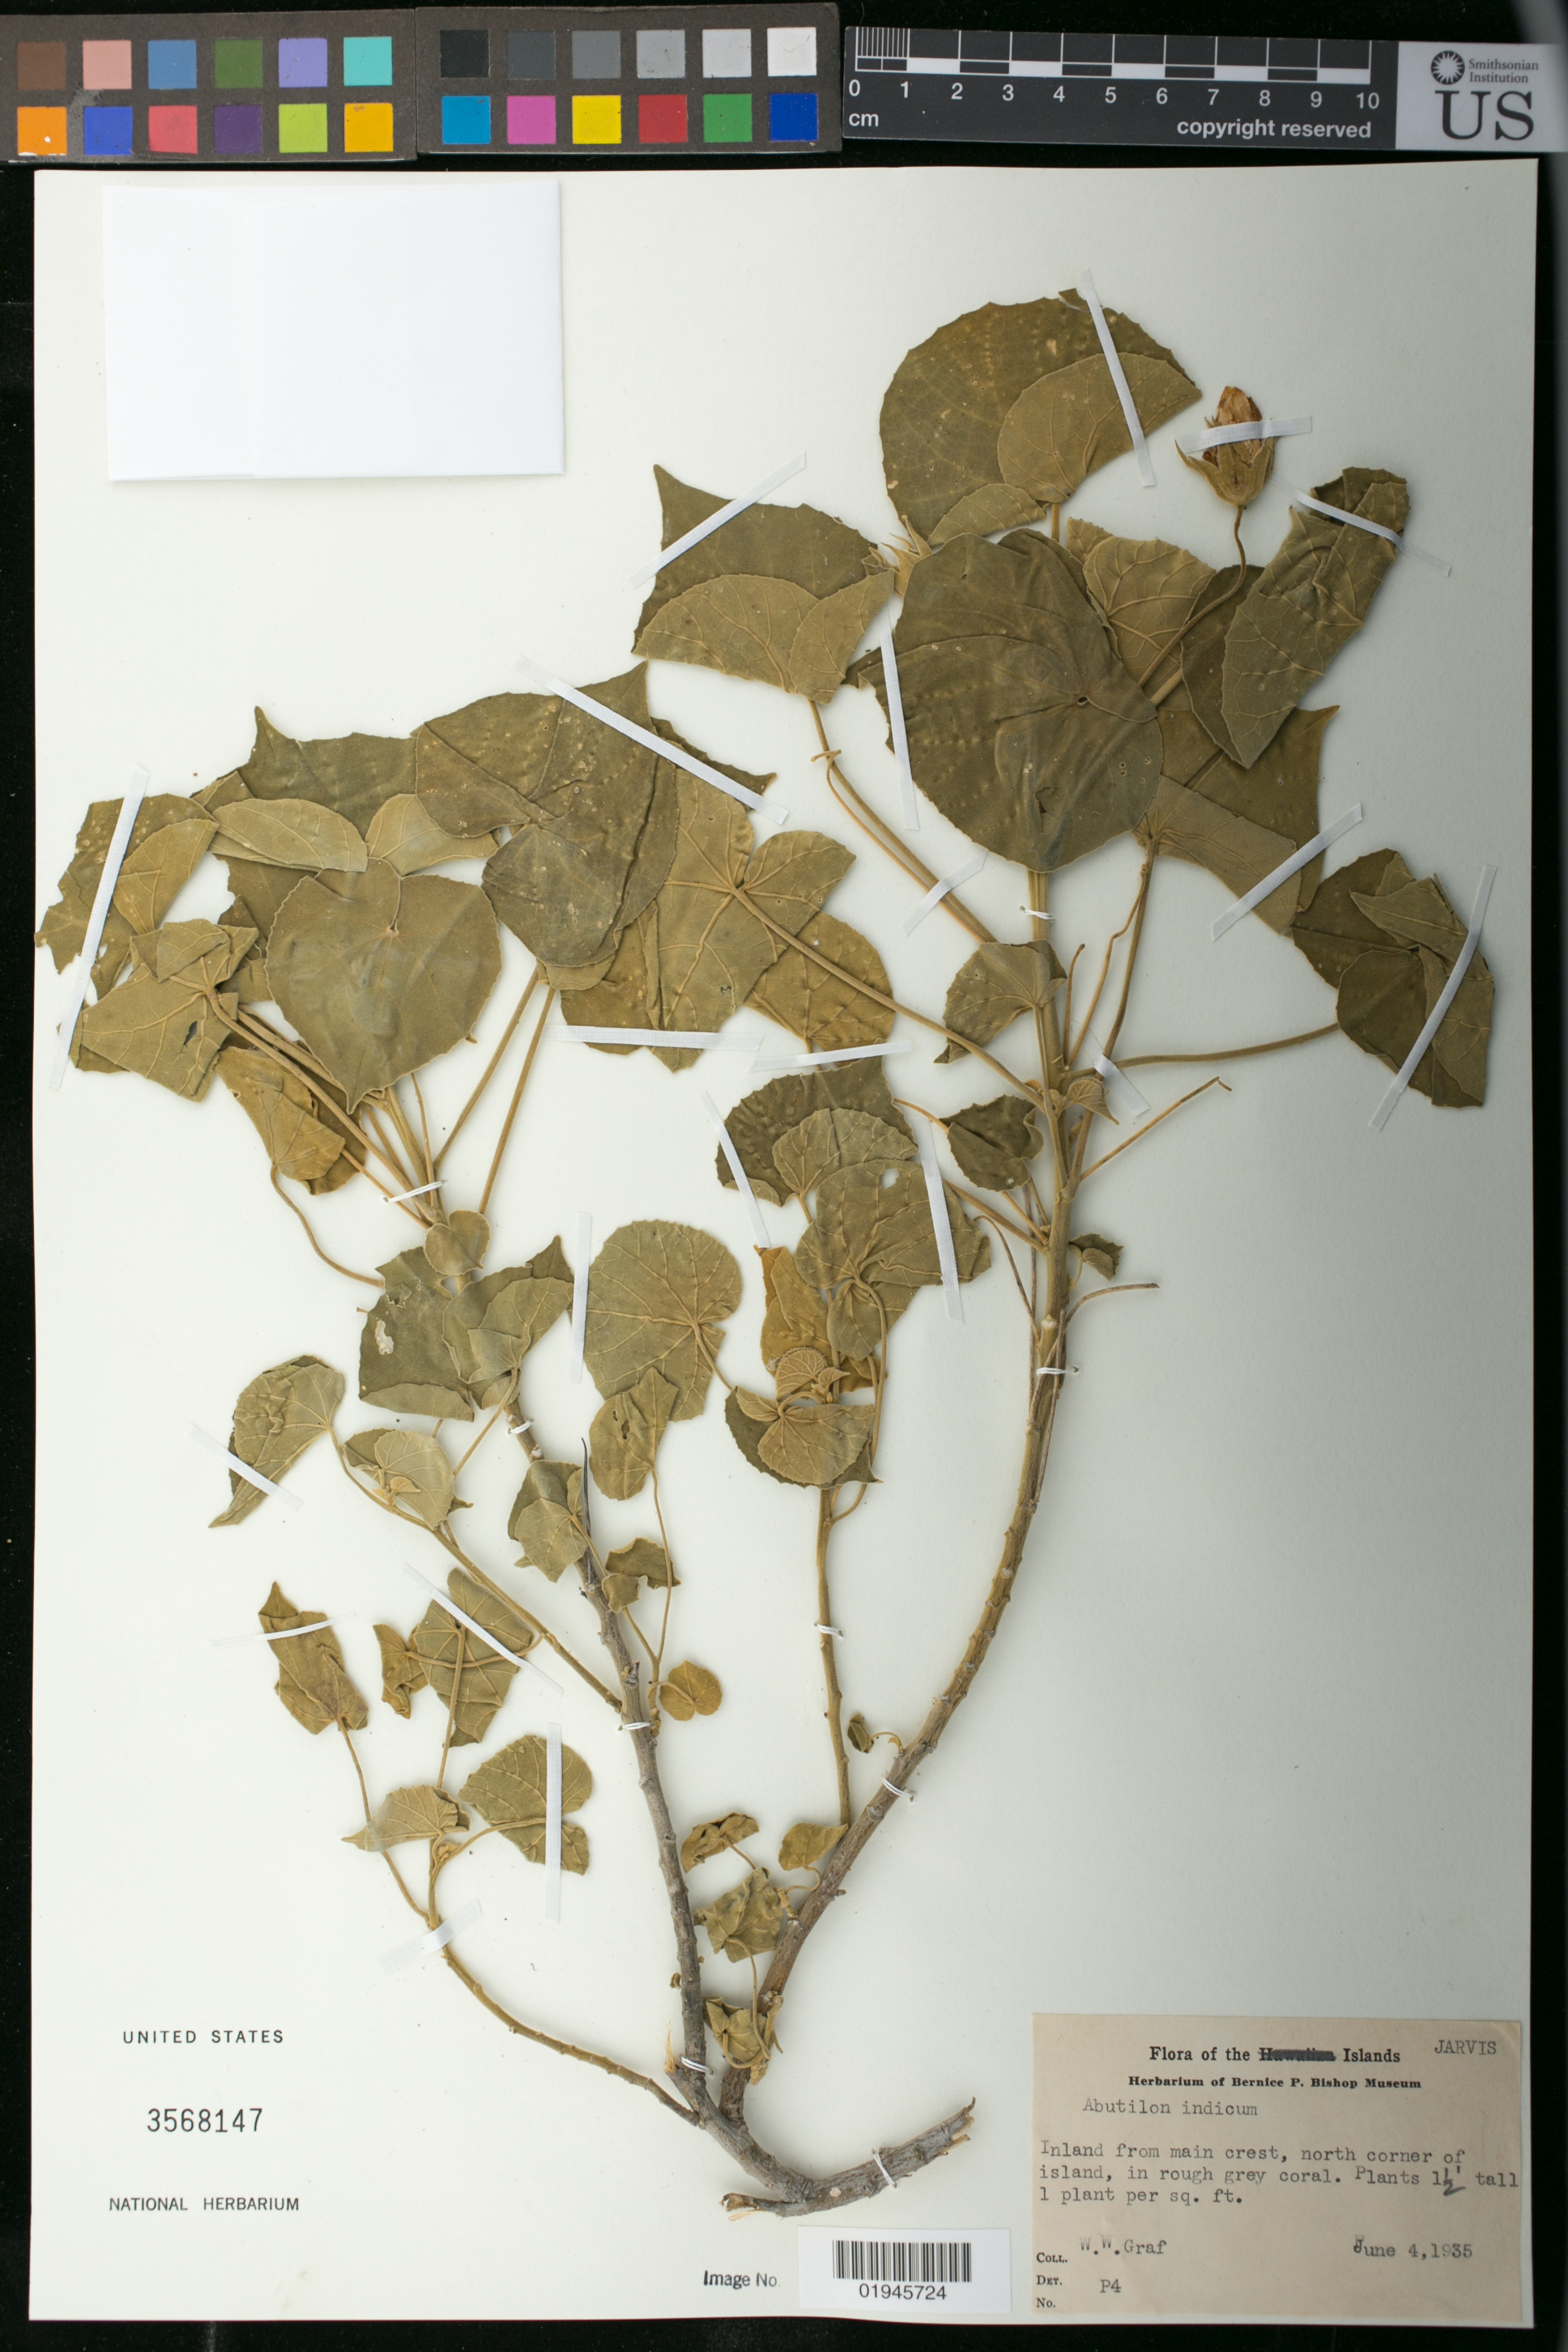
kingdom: Plantae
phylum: Tracheophyta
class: Magnoliopsida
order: Malvales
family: Malvaceae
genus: Abutilon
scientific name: Abutilon indicum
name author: (L.) Sweet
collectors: W. Graf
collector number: P4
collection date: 1935-06-04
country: U.S. Administered Pacific Islands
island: Jarvis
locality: Inland from main crest, north corner of island, in rough grey coral.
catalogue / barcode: US 3568147